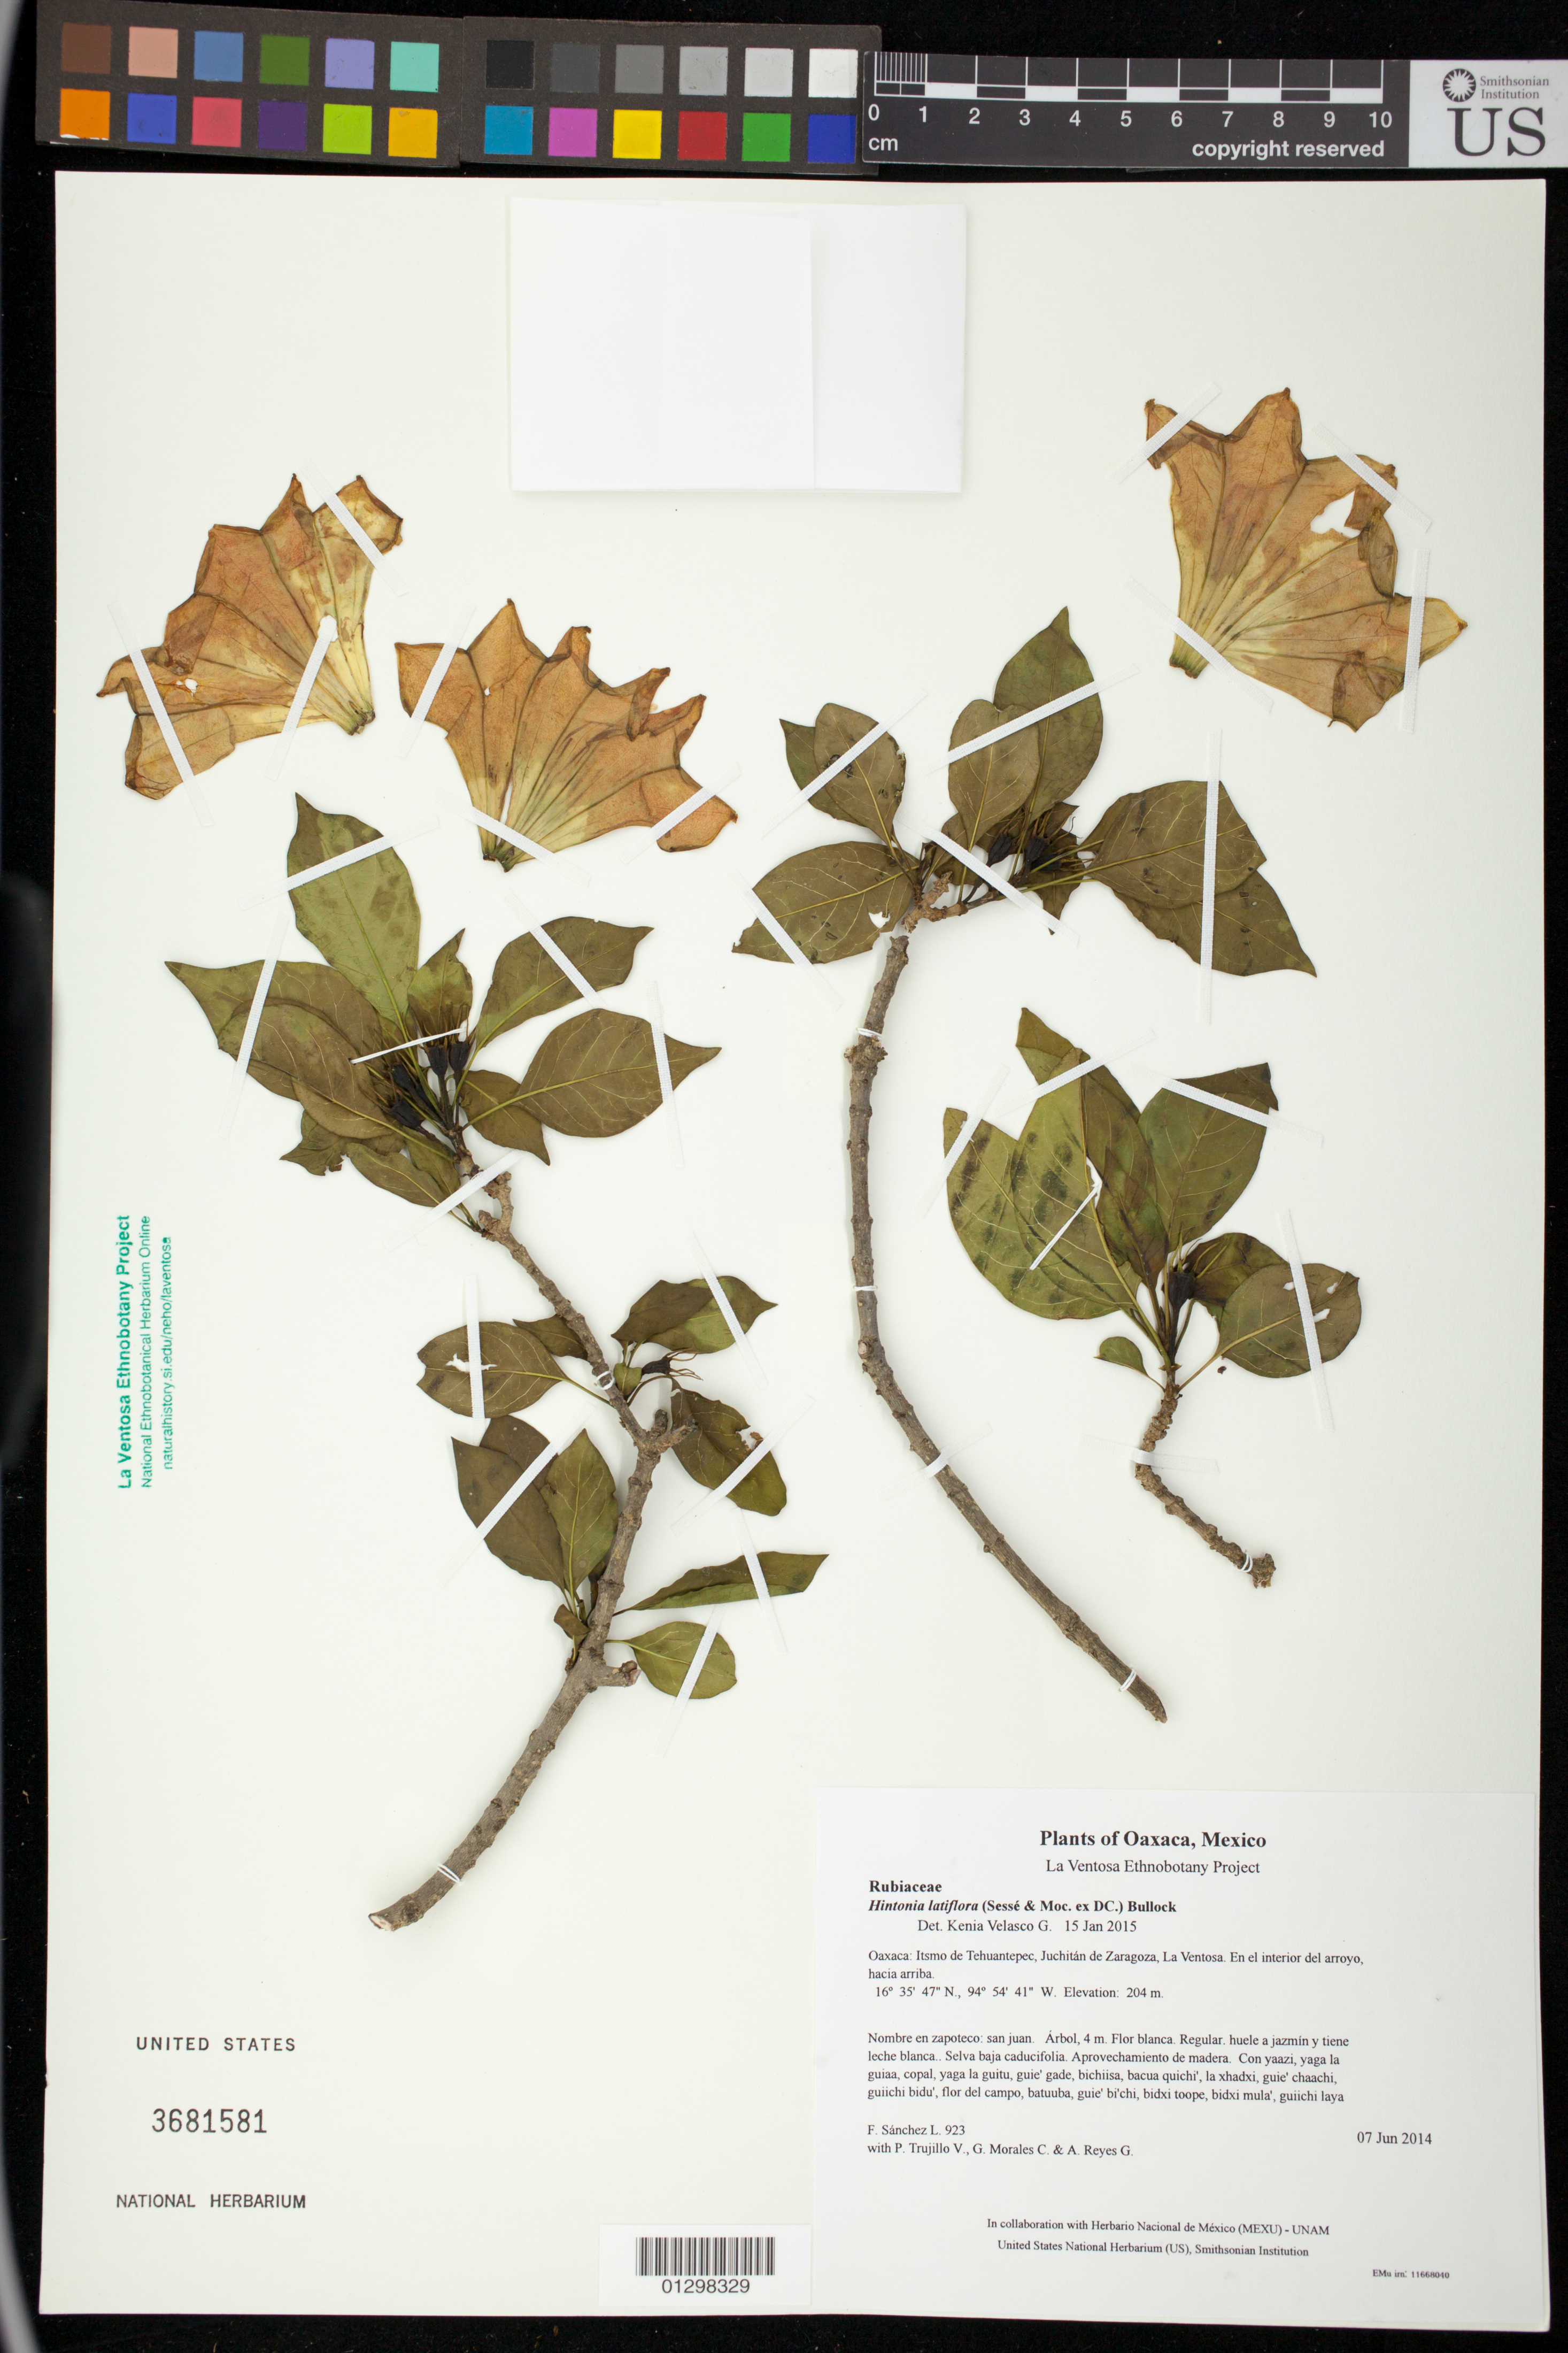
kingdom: Plantae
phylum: Tracheophyta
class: Magnoliopsida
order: Gentianales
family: Rubiaceae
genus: Hintonia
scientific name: Hintonia latiflora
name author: (Sessé & Moc. ex DC.) Bullock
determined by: Velasco G., Kenia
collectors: F. Sánchez L., P. Trujillo V., G. Morales C. & A. Reyes G.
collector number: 923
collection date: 2014-06-07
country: Mexico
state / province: Oaxaca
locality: Itsmo de Tehuantepec, Juchitán de Zaragoza, La Ventosa. En el interior del arroyo, hacia arriba.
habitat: Selva baja caducifolia. Aprovechamiento de madera.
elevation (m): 204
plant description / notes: JEBOT, MEXU, SERO, US; Yaga. 4 m. Guie' naquichi'. Nuu.; san juan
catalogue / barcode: US 3681581